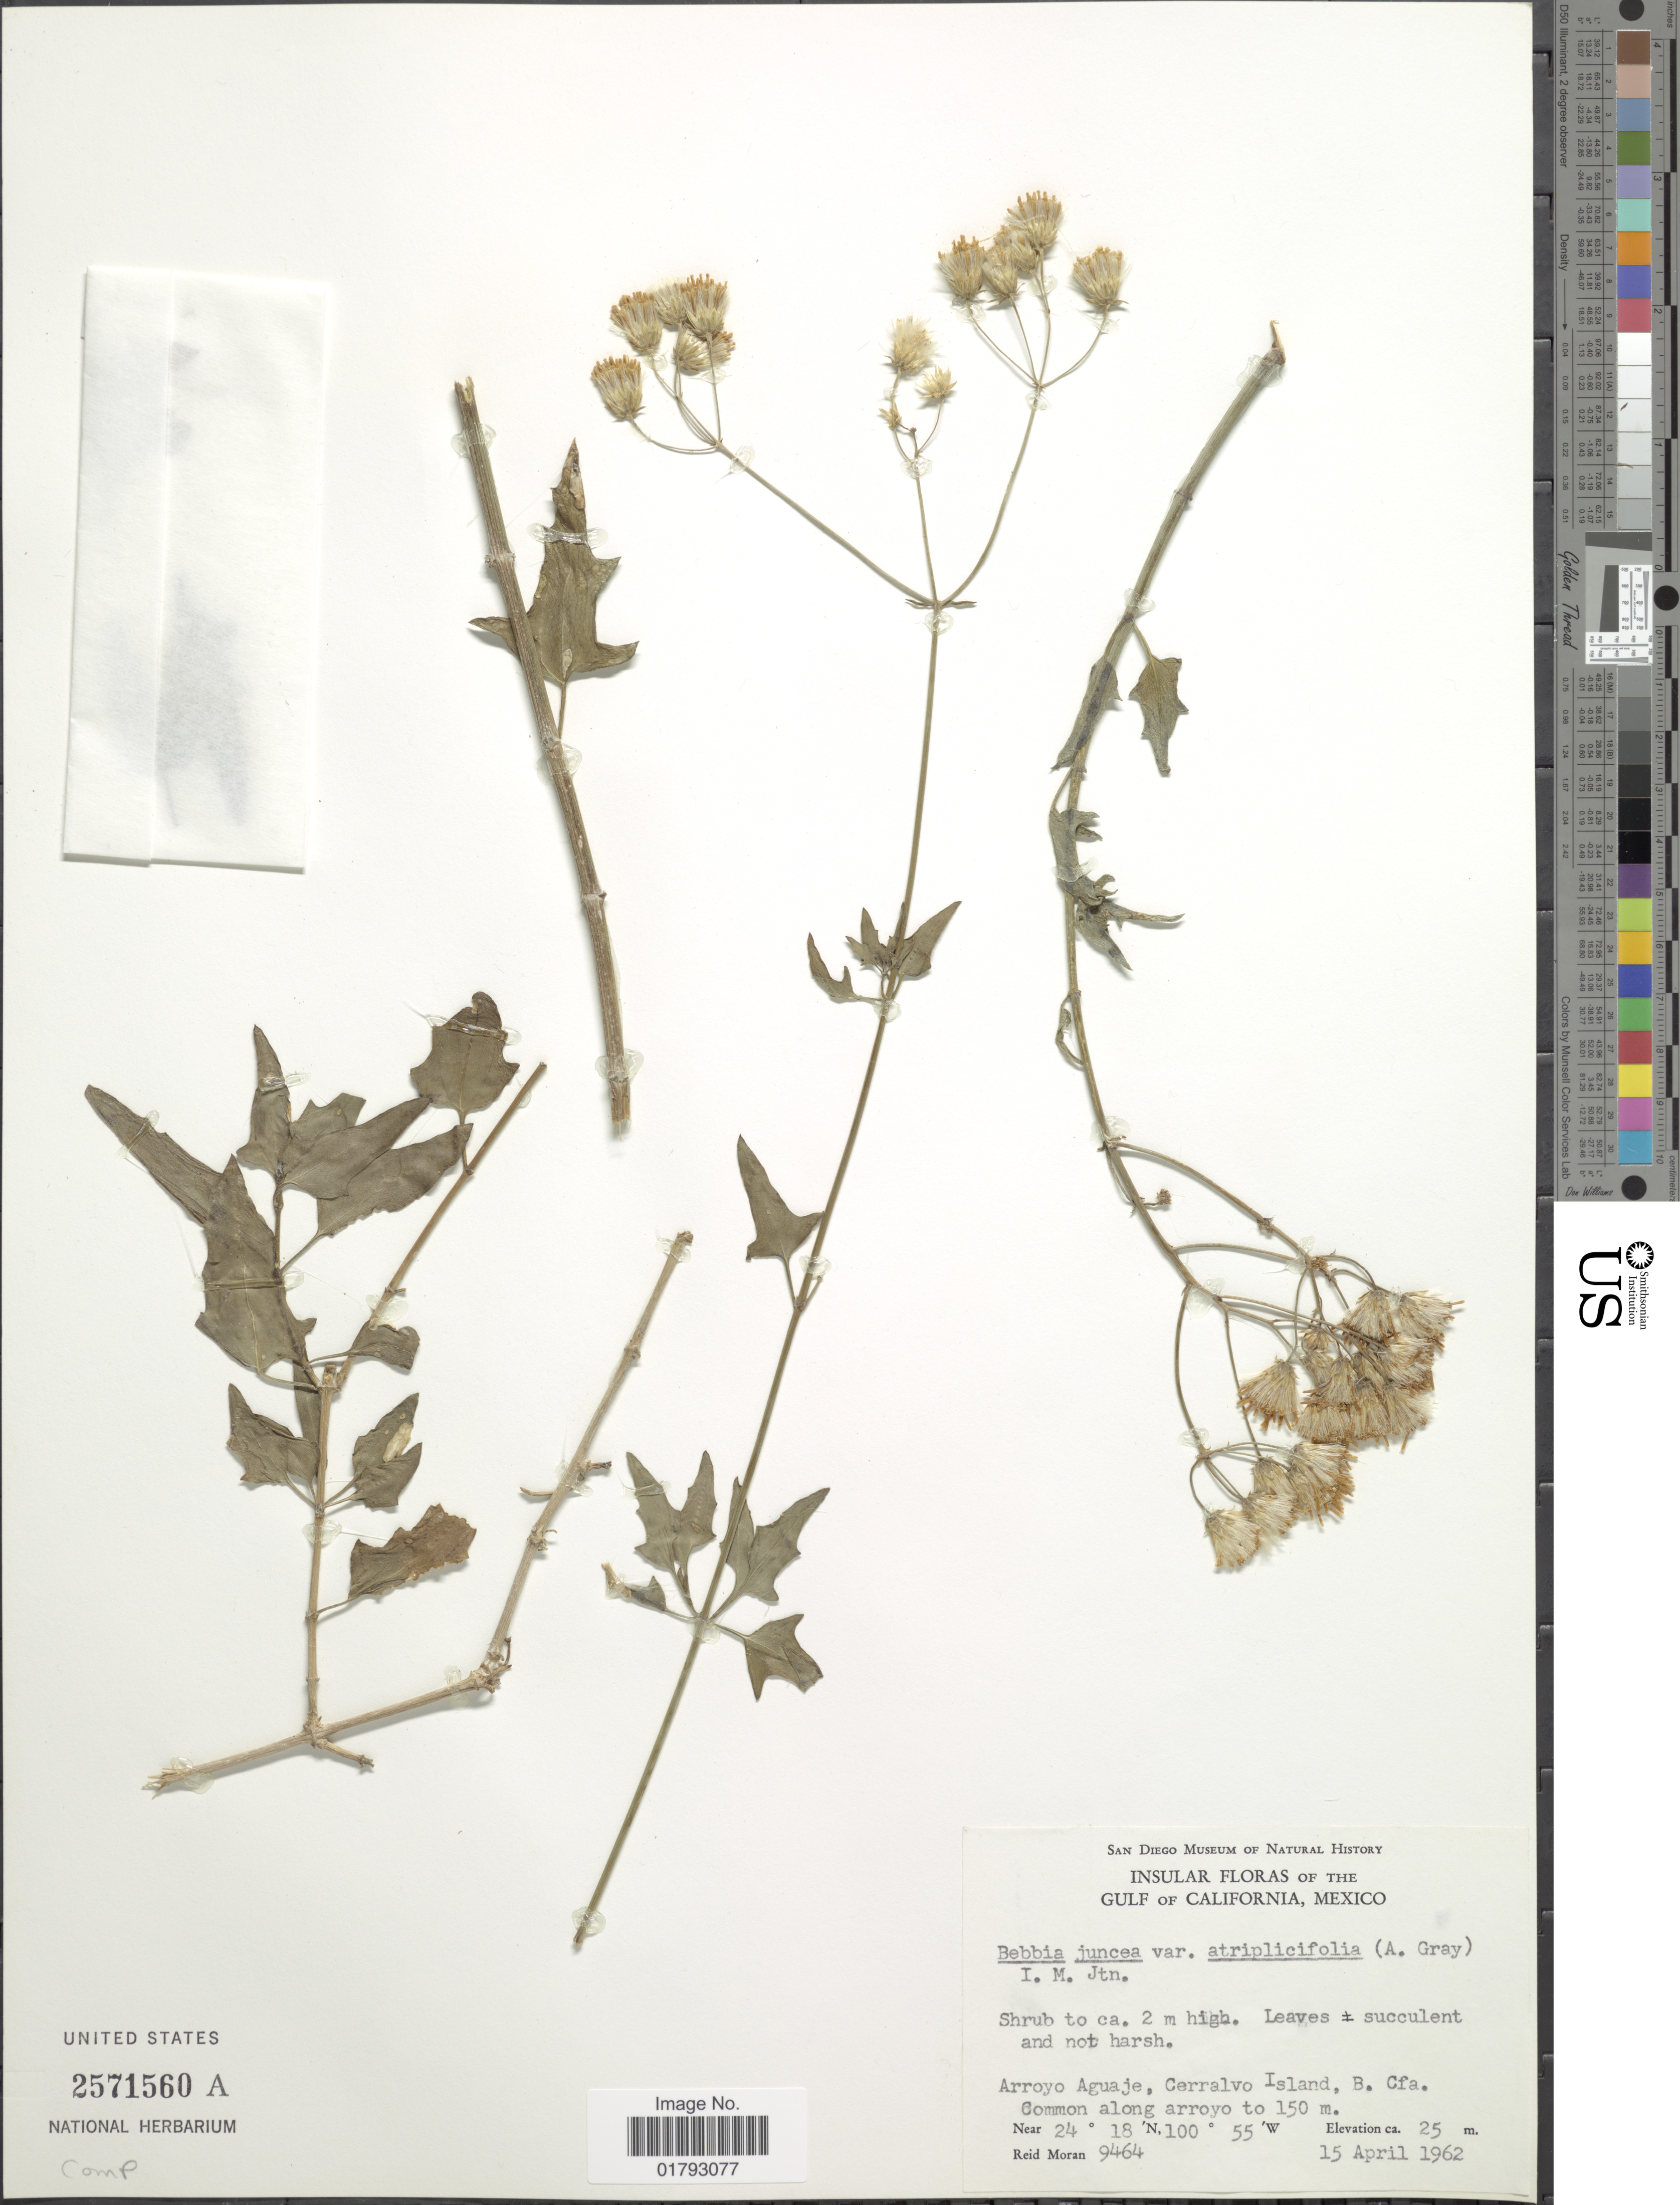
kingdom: Plantae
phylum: Tracheophyta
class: Magnoliopsida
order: Asterales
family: Asteraceae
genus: Bebbia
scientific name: Bebbia atriplicifolia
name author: (A. Gray) Greene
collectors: R. V. Moran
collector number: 9464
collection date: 1962-04-15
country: Mexico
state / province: Baja California Sur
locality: Gulf of California, Mexico. Arroyo Aguaje, Cerralvo Island, B. Cfa.Common along arroyo to 150 m.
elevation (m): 25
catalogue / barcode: US 2571560A